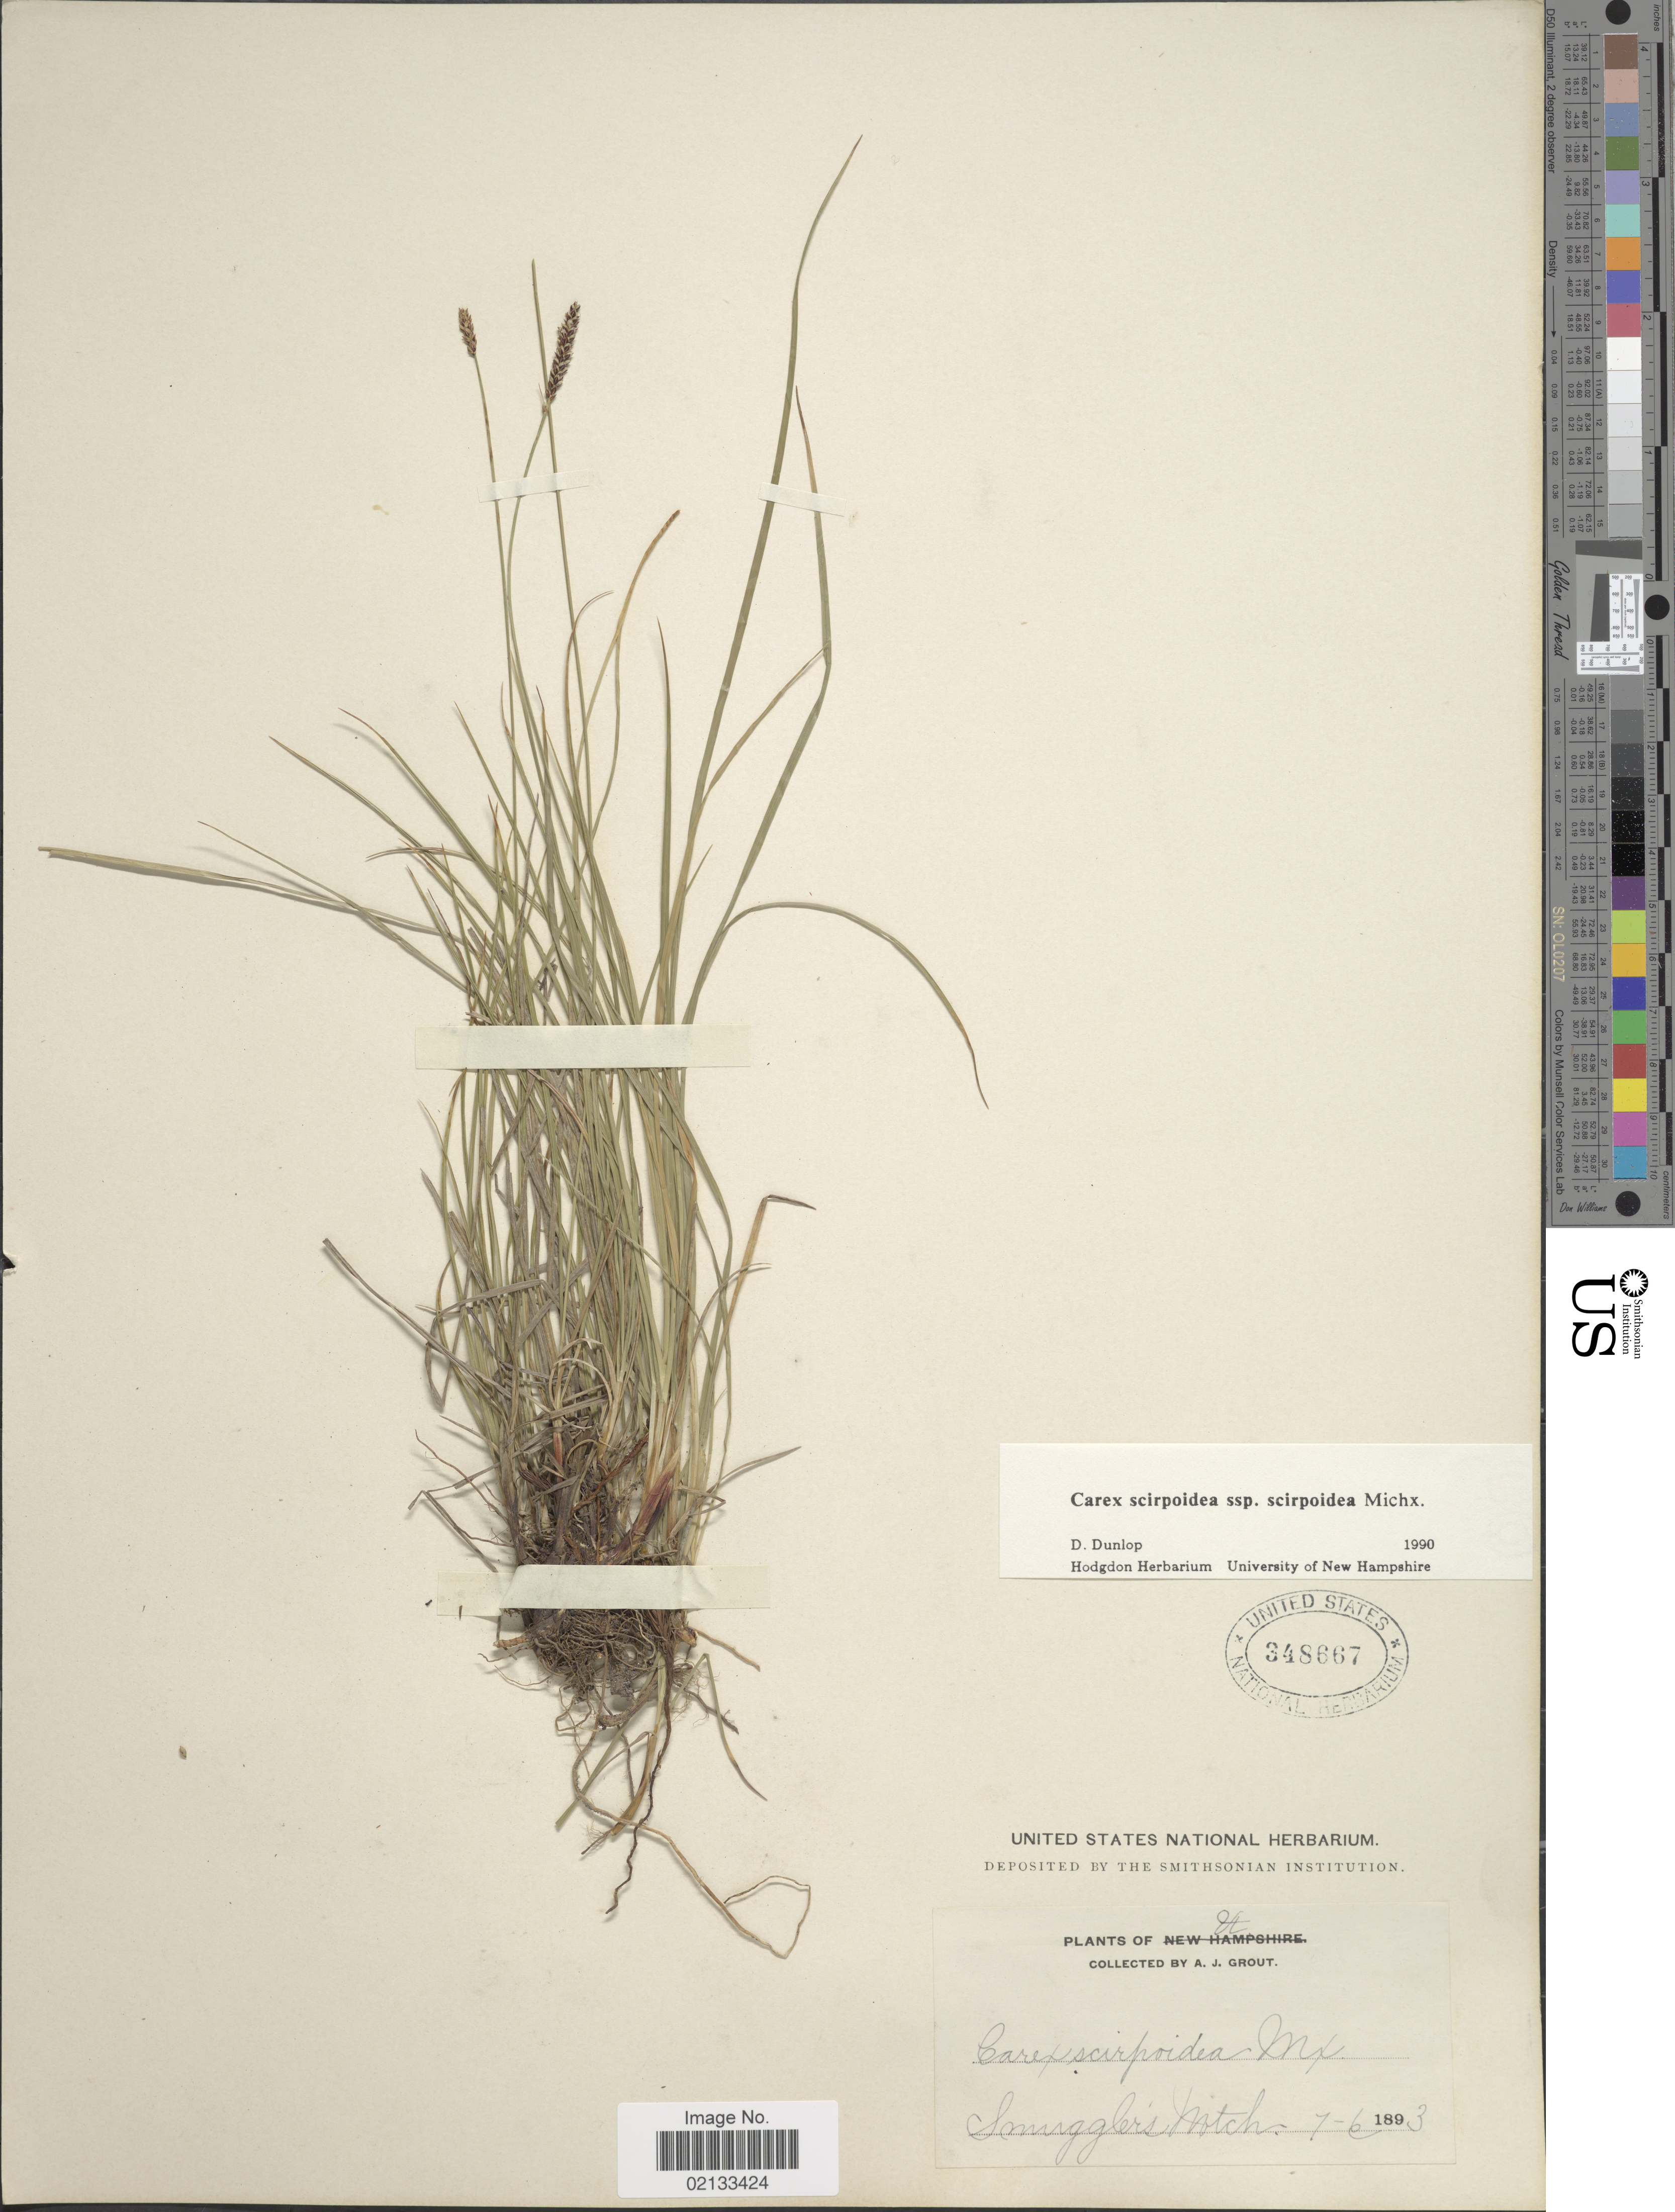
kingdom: Plantae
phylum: Tracheophyta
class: Liliopsida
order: Poales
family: Cyperaceae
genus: Carex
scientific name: Carex scirpoidea subsp. scirpoidea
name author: Michx.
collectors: A. J. Grout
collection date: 1893-07-06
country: United States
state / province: Vermont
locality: Smugglers Notch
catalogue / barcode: US 348667